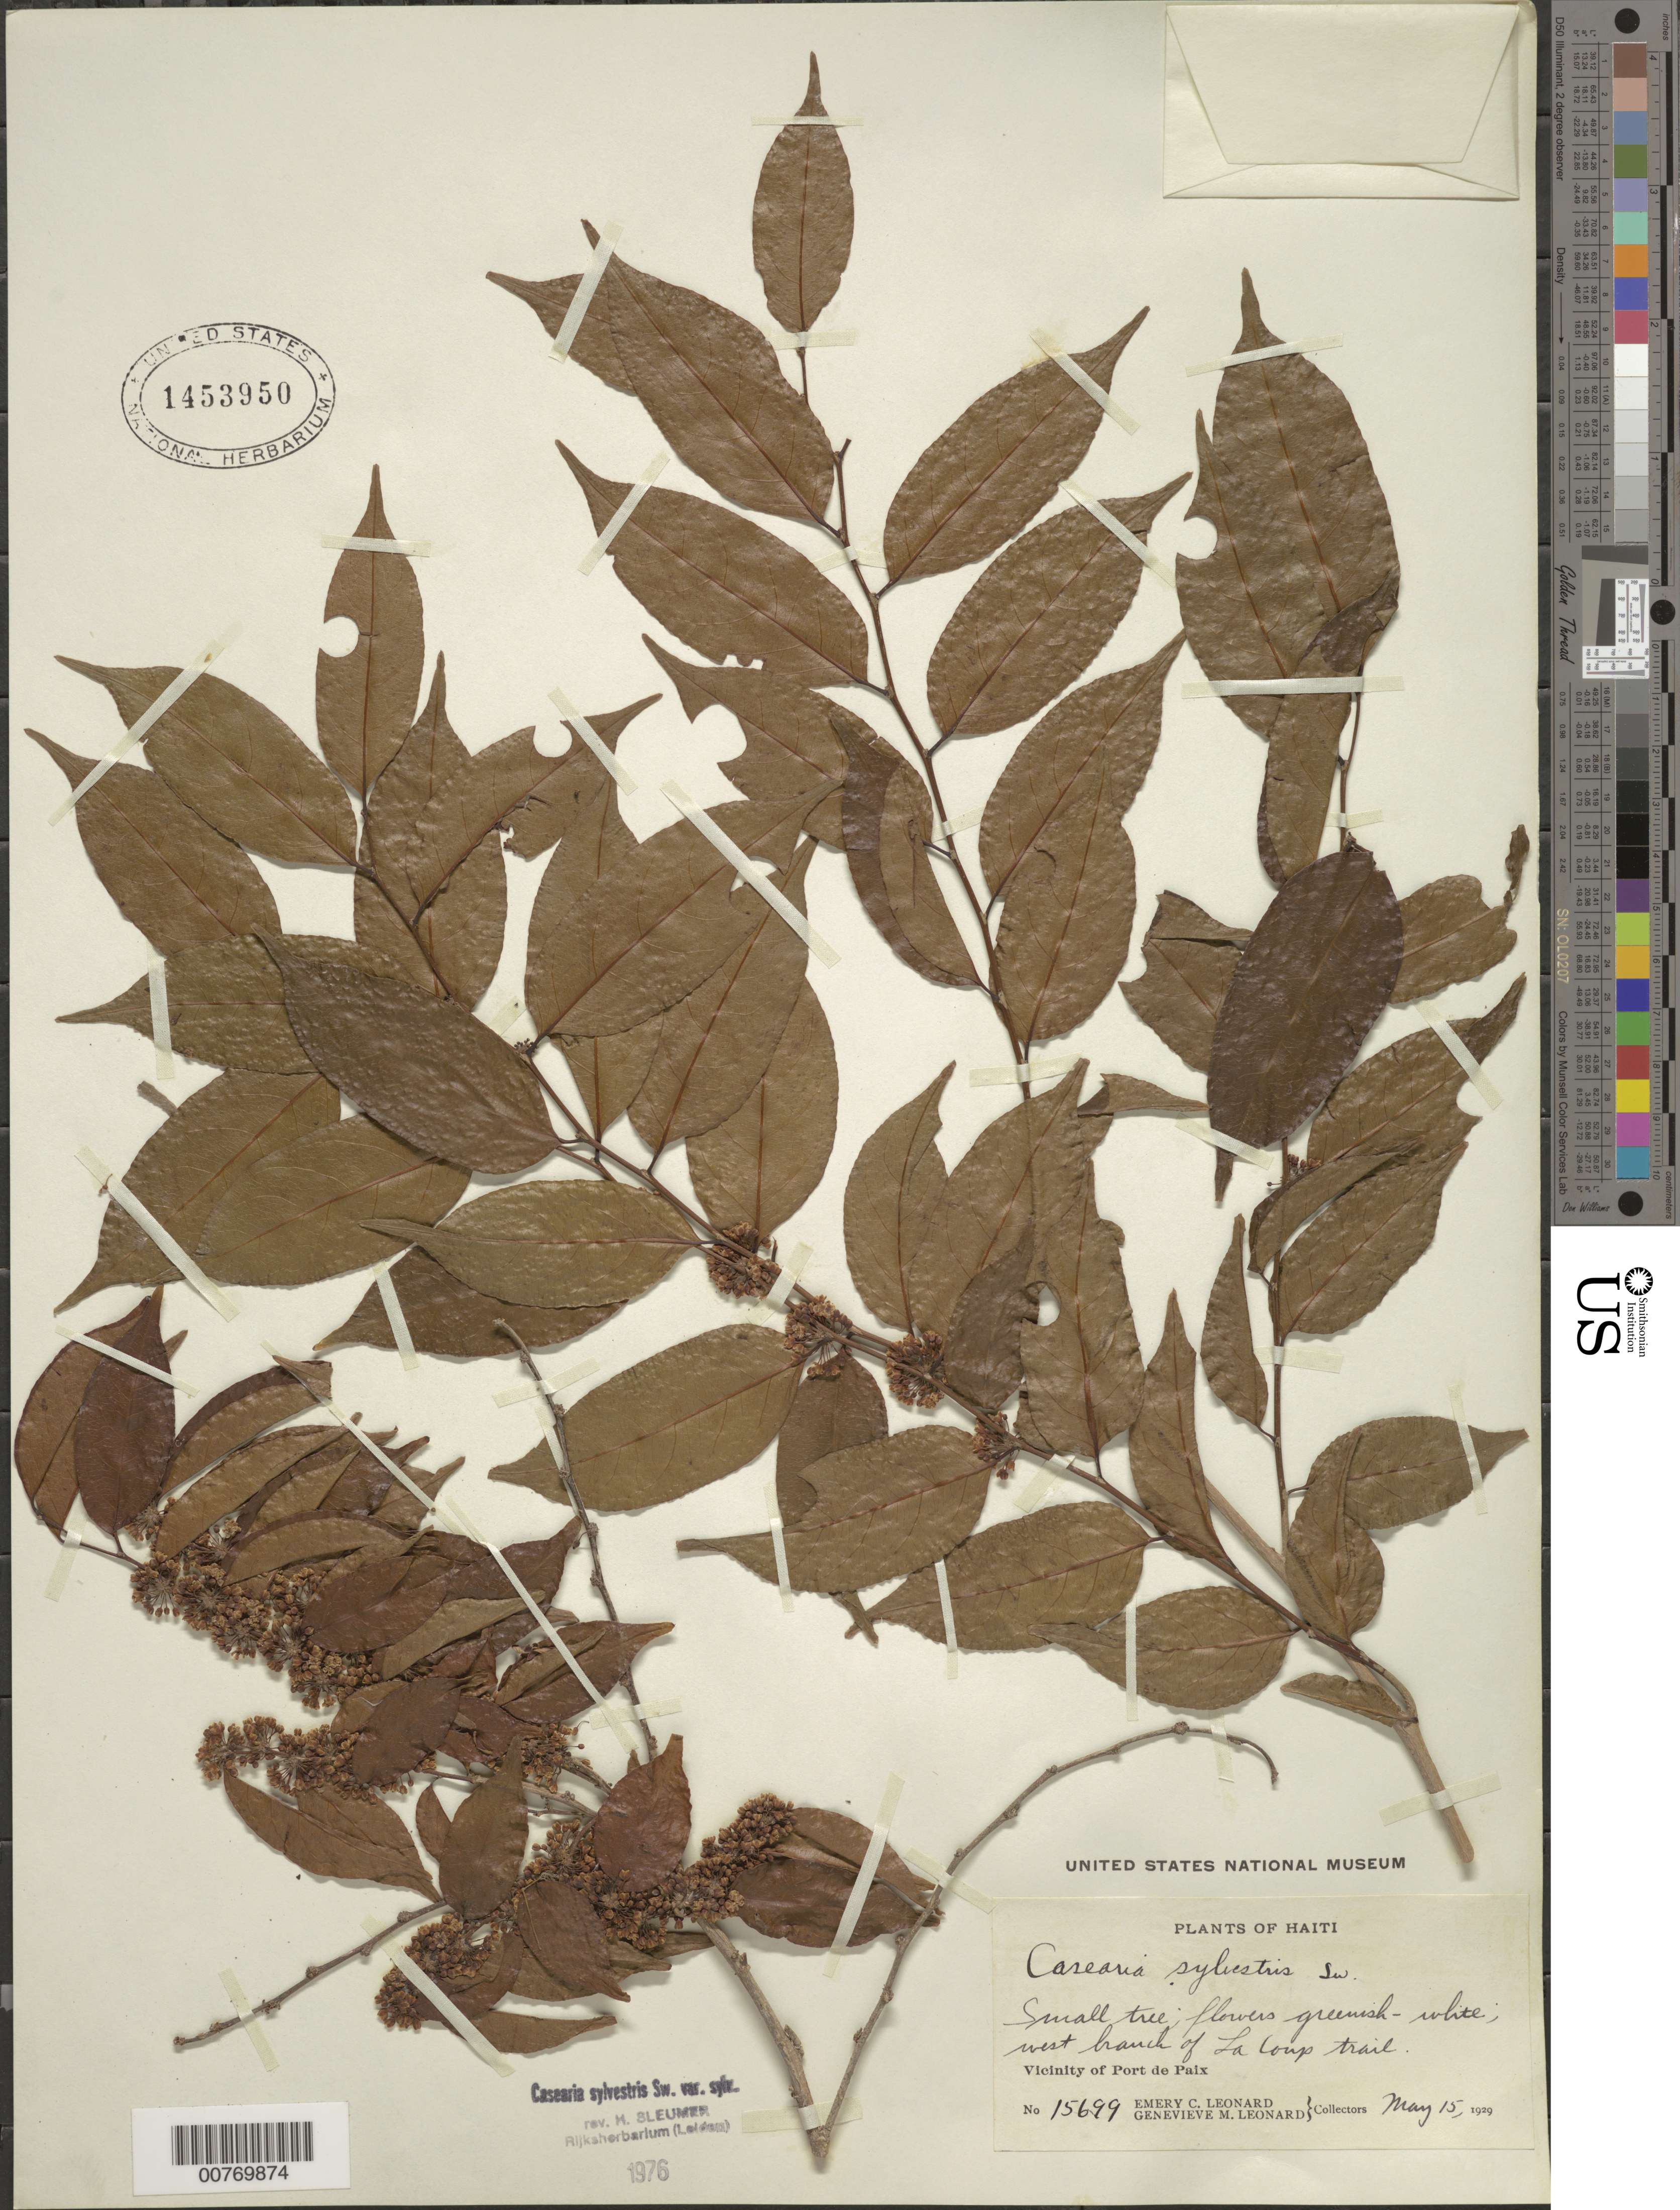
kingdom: Plantae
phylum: Tracheophyta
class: Magnoliopsida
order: Malpighiales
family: Salicaceae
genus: Casearia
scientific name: Casearia sylvestris var. sylvestris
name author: Sw.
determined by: Sleumer, H. O.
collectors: E. C. Leonard & G. M. Leonard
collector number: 15699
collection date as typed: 15 May 1929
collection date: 1929-05-15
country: Haiti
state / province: Nord-Óuest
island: Hispaniola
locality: Vicinity of Port de PaiDepartement du NordOuest, west branch of La Coup trail.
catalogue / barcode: US 1453950